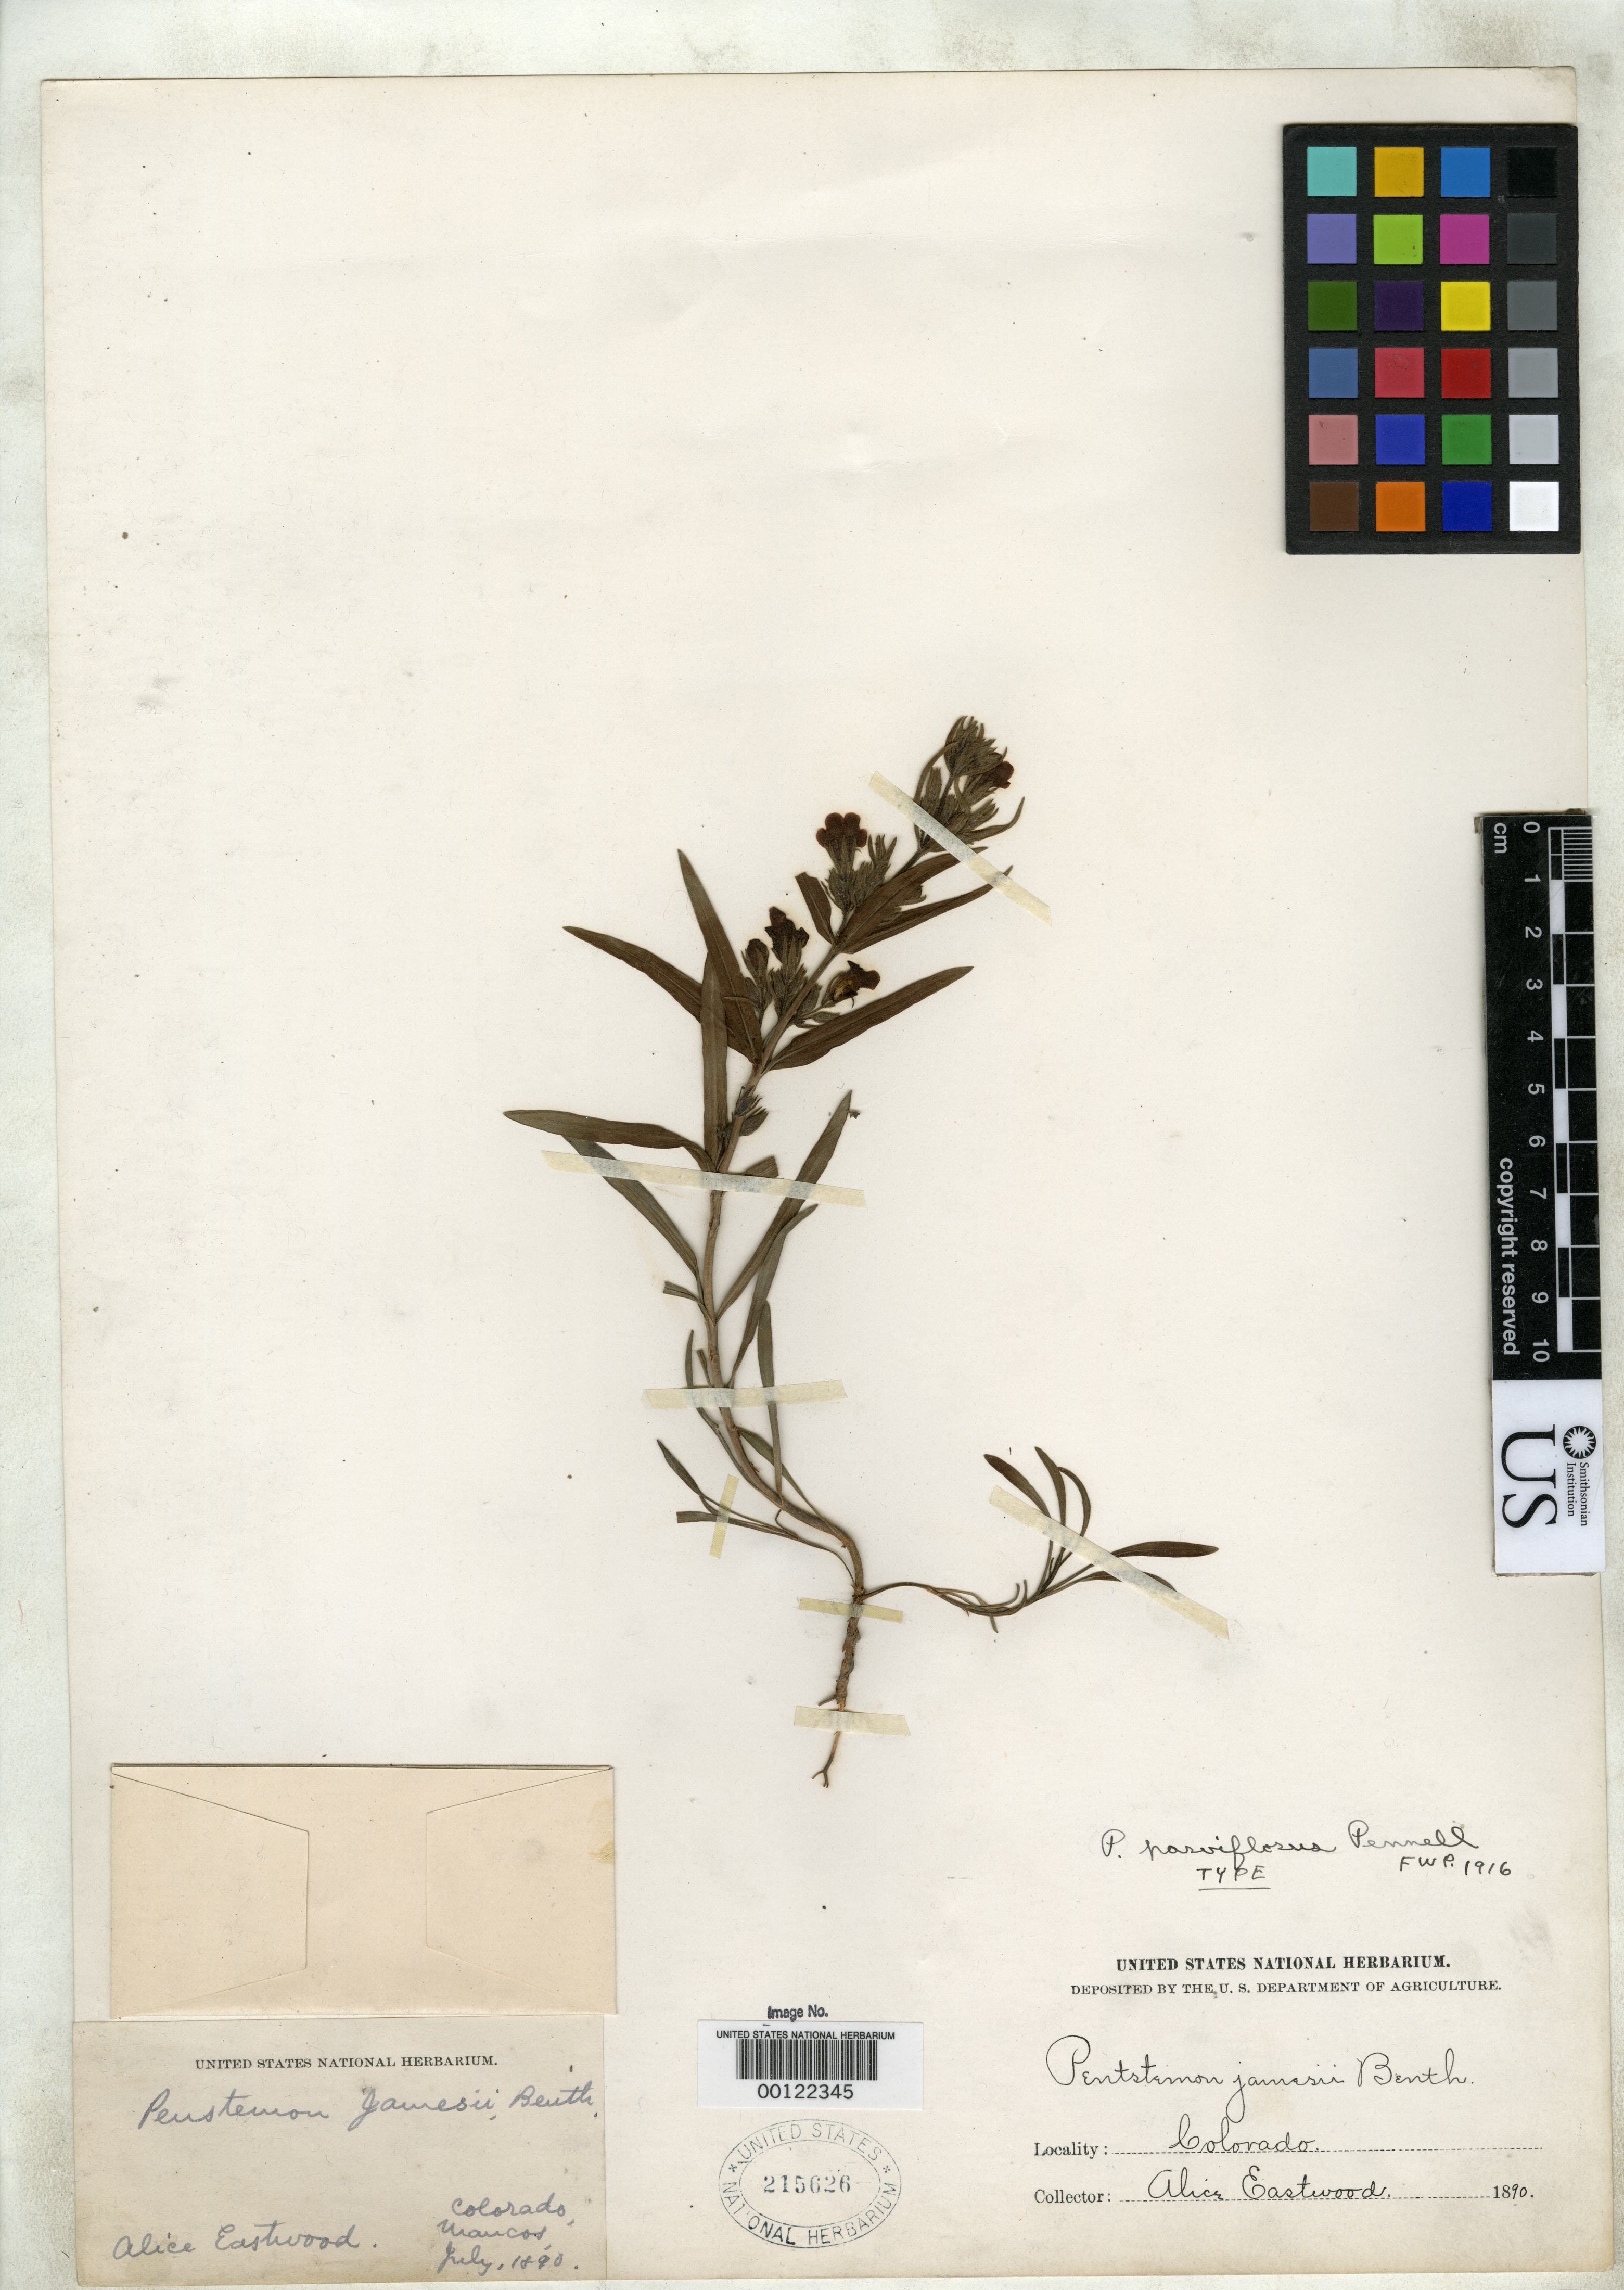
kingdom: Plantae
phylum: Tracheophyta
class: Magnoliopsida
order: Lamiales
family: Plantaginaceae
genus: Penstemon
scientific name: Penstemon parviflorus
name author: Pennell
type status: Holotype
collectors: A. Eastwood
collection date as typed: Jul 1890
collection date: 1890-07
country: United States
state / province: Colorado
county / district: Montezuma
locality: Mancos.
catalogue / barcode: US 215626